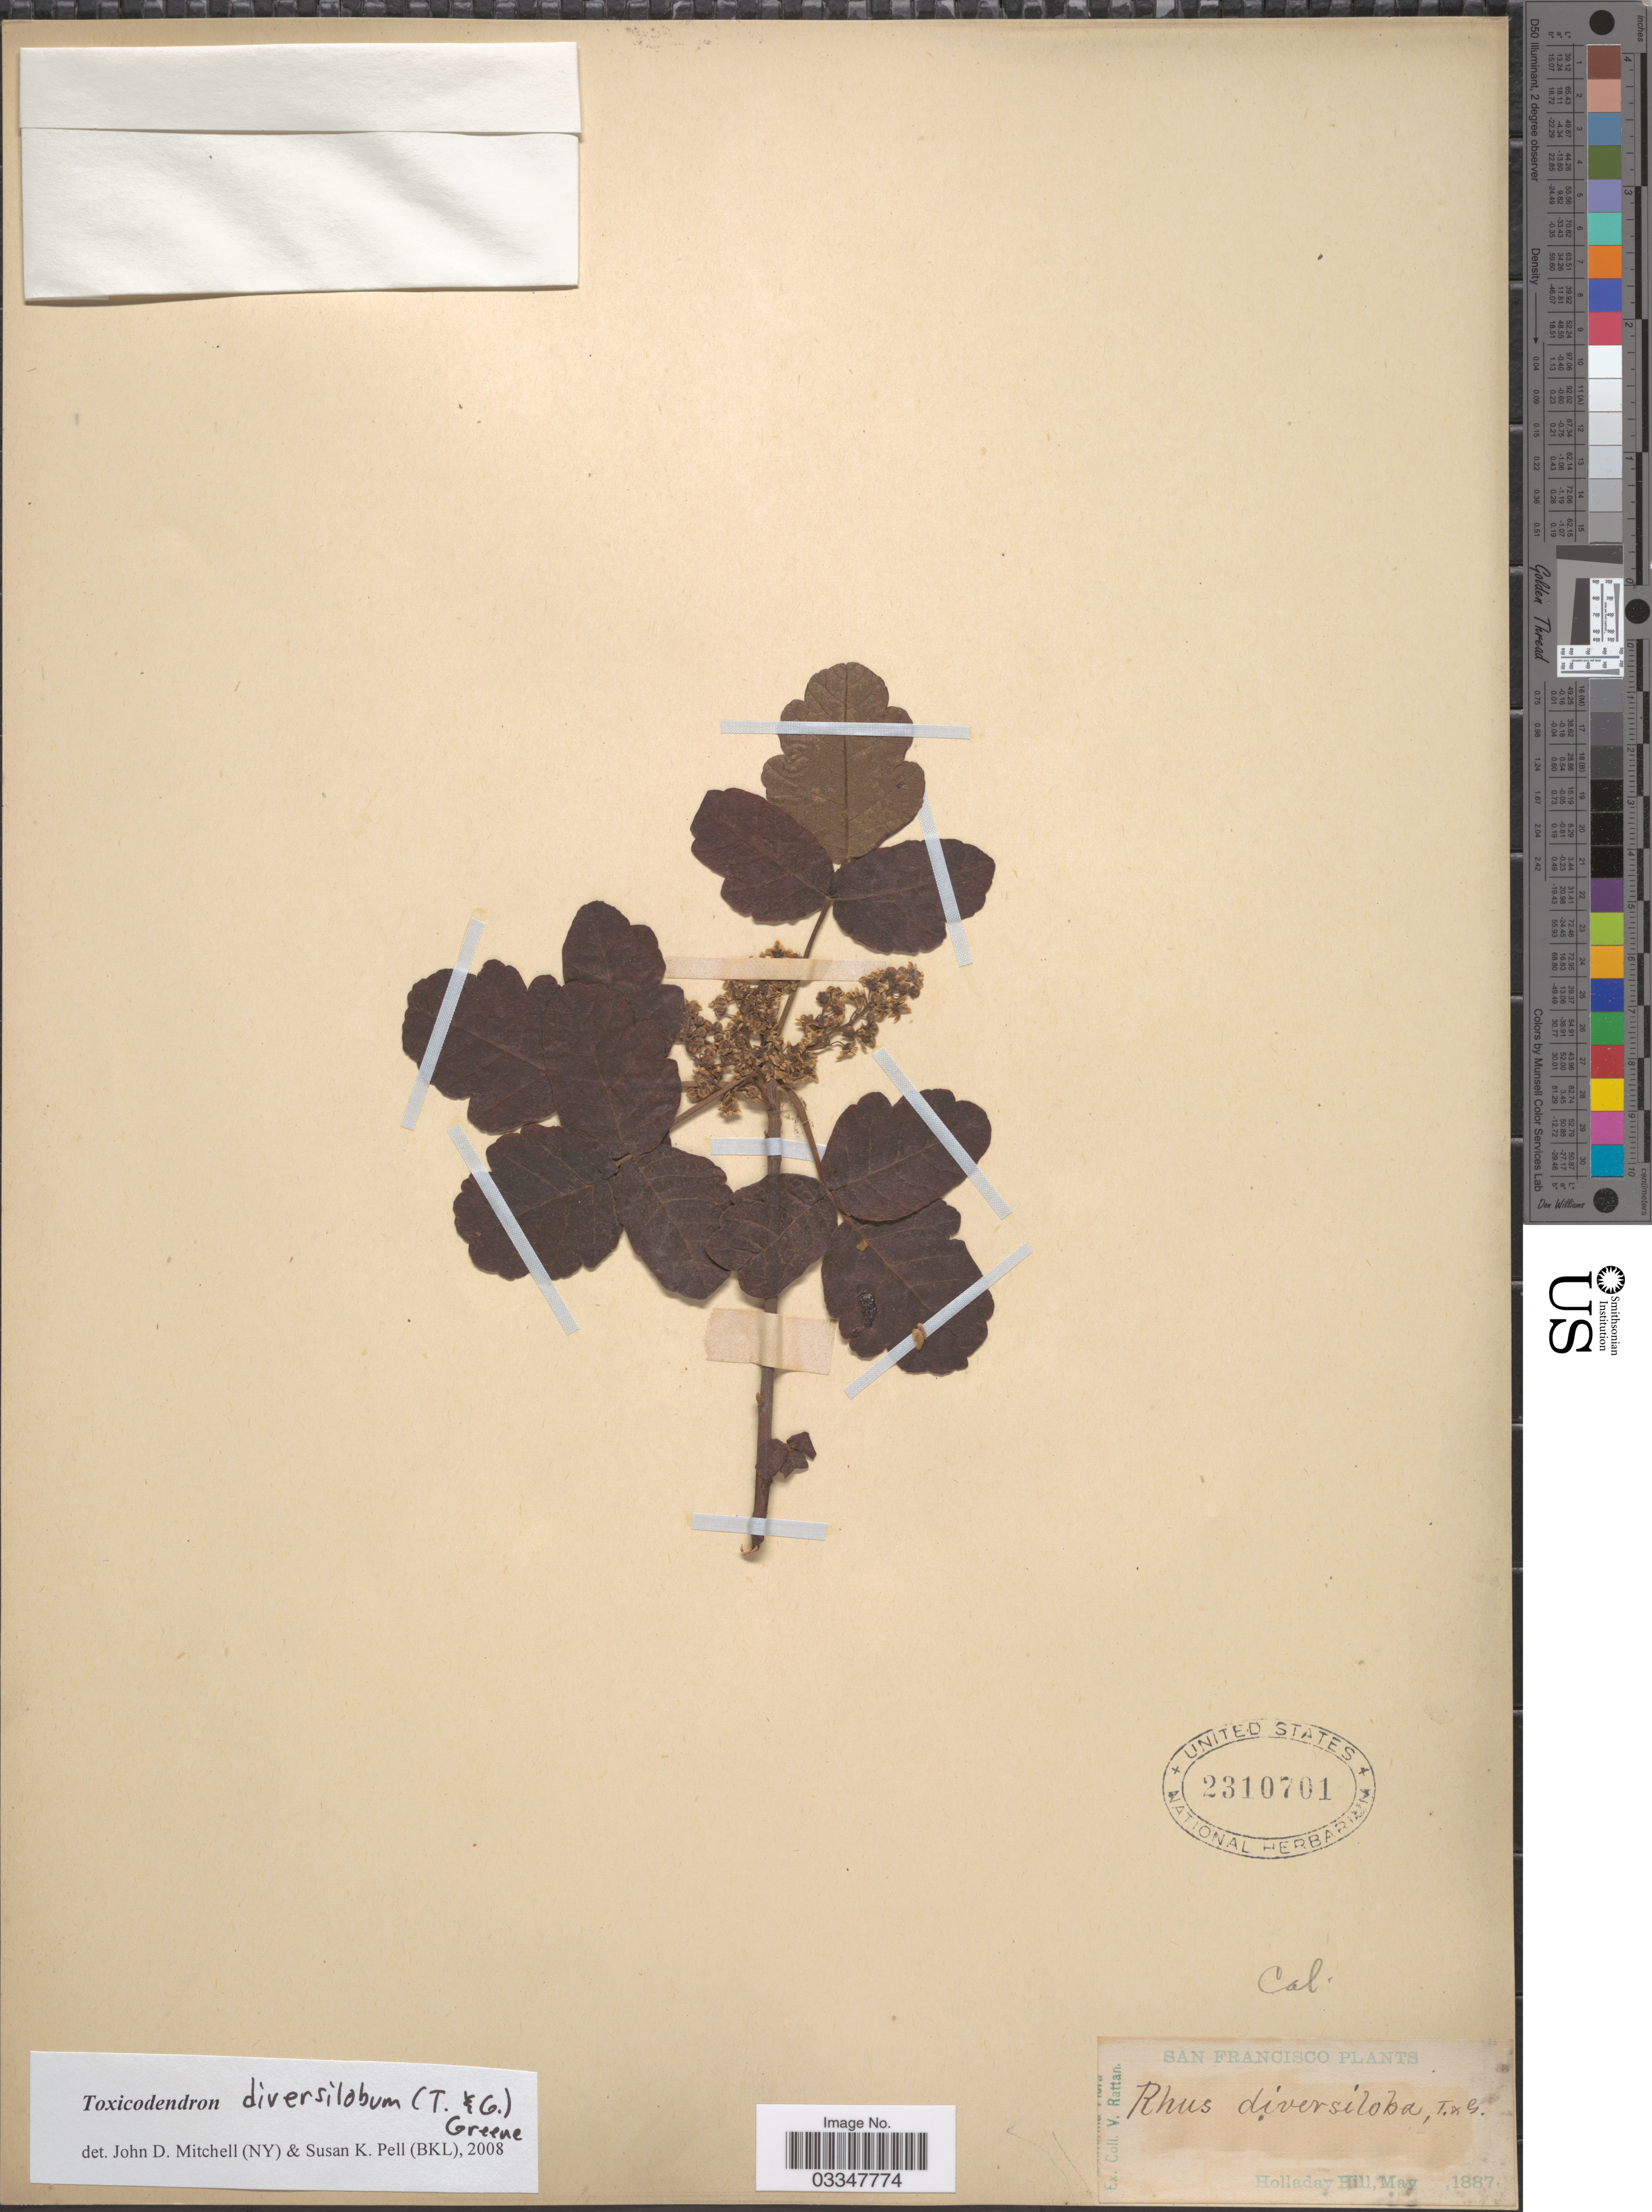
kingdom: Plantae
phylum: Tracheophyta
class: Magnoliopsida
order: Sapindales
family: Anacardiaceae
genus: Toxicodendron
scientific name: Toxicodendron diversilobum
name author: (Torr. & A. Gray) Greene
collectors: V. Rattan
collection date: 1887-05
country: United States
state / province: California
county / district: San Francisco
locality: San Francisco. Holladay Hill.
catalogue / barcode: US 2310701